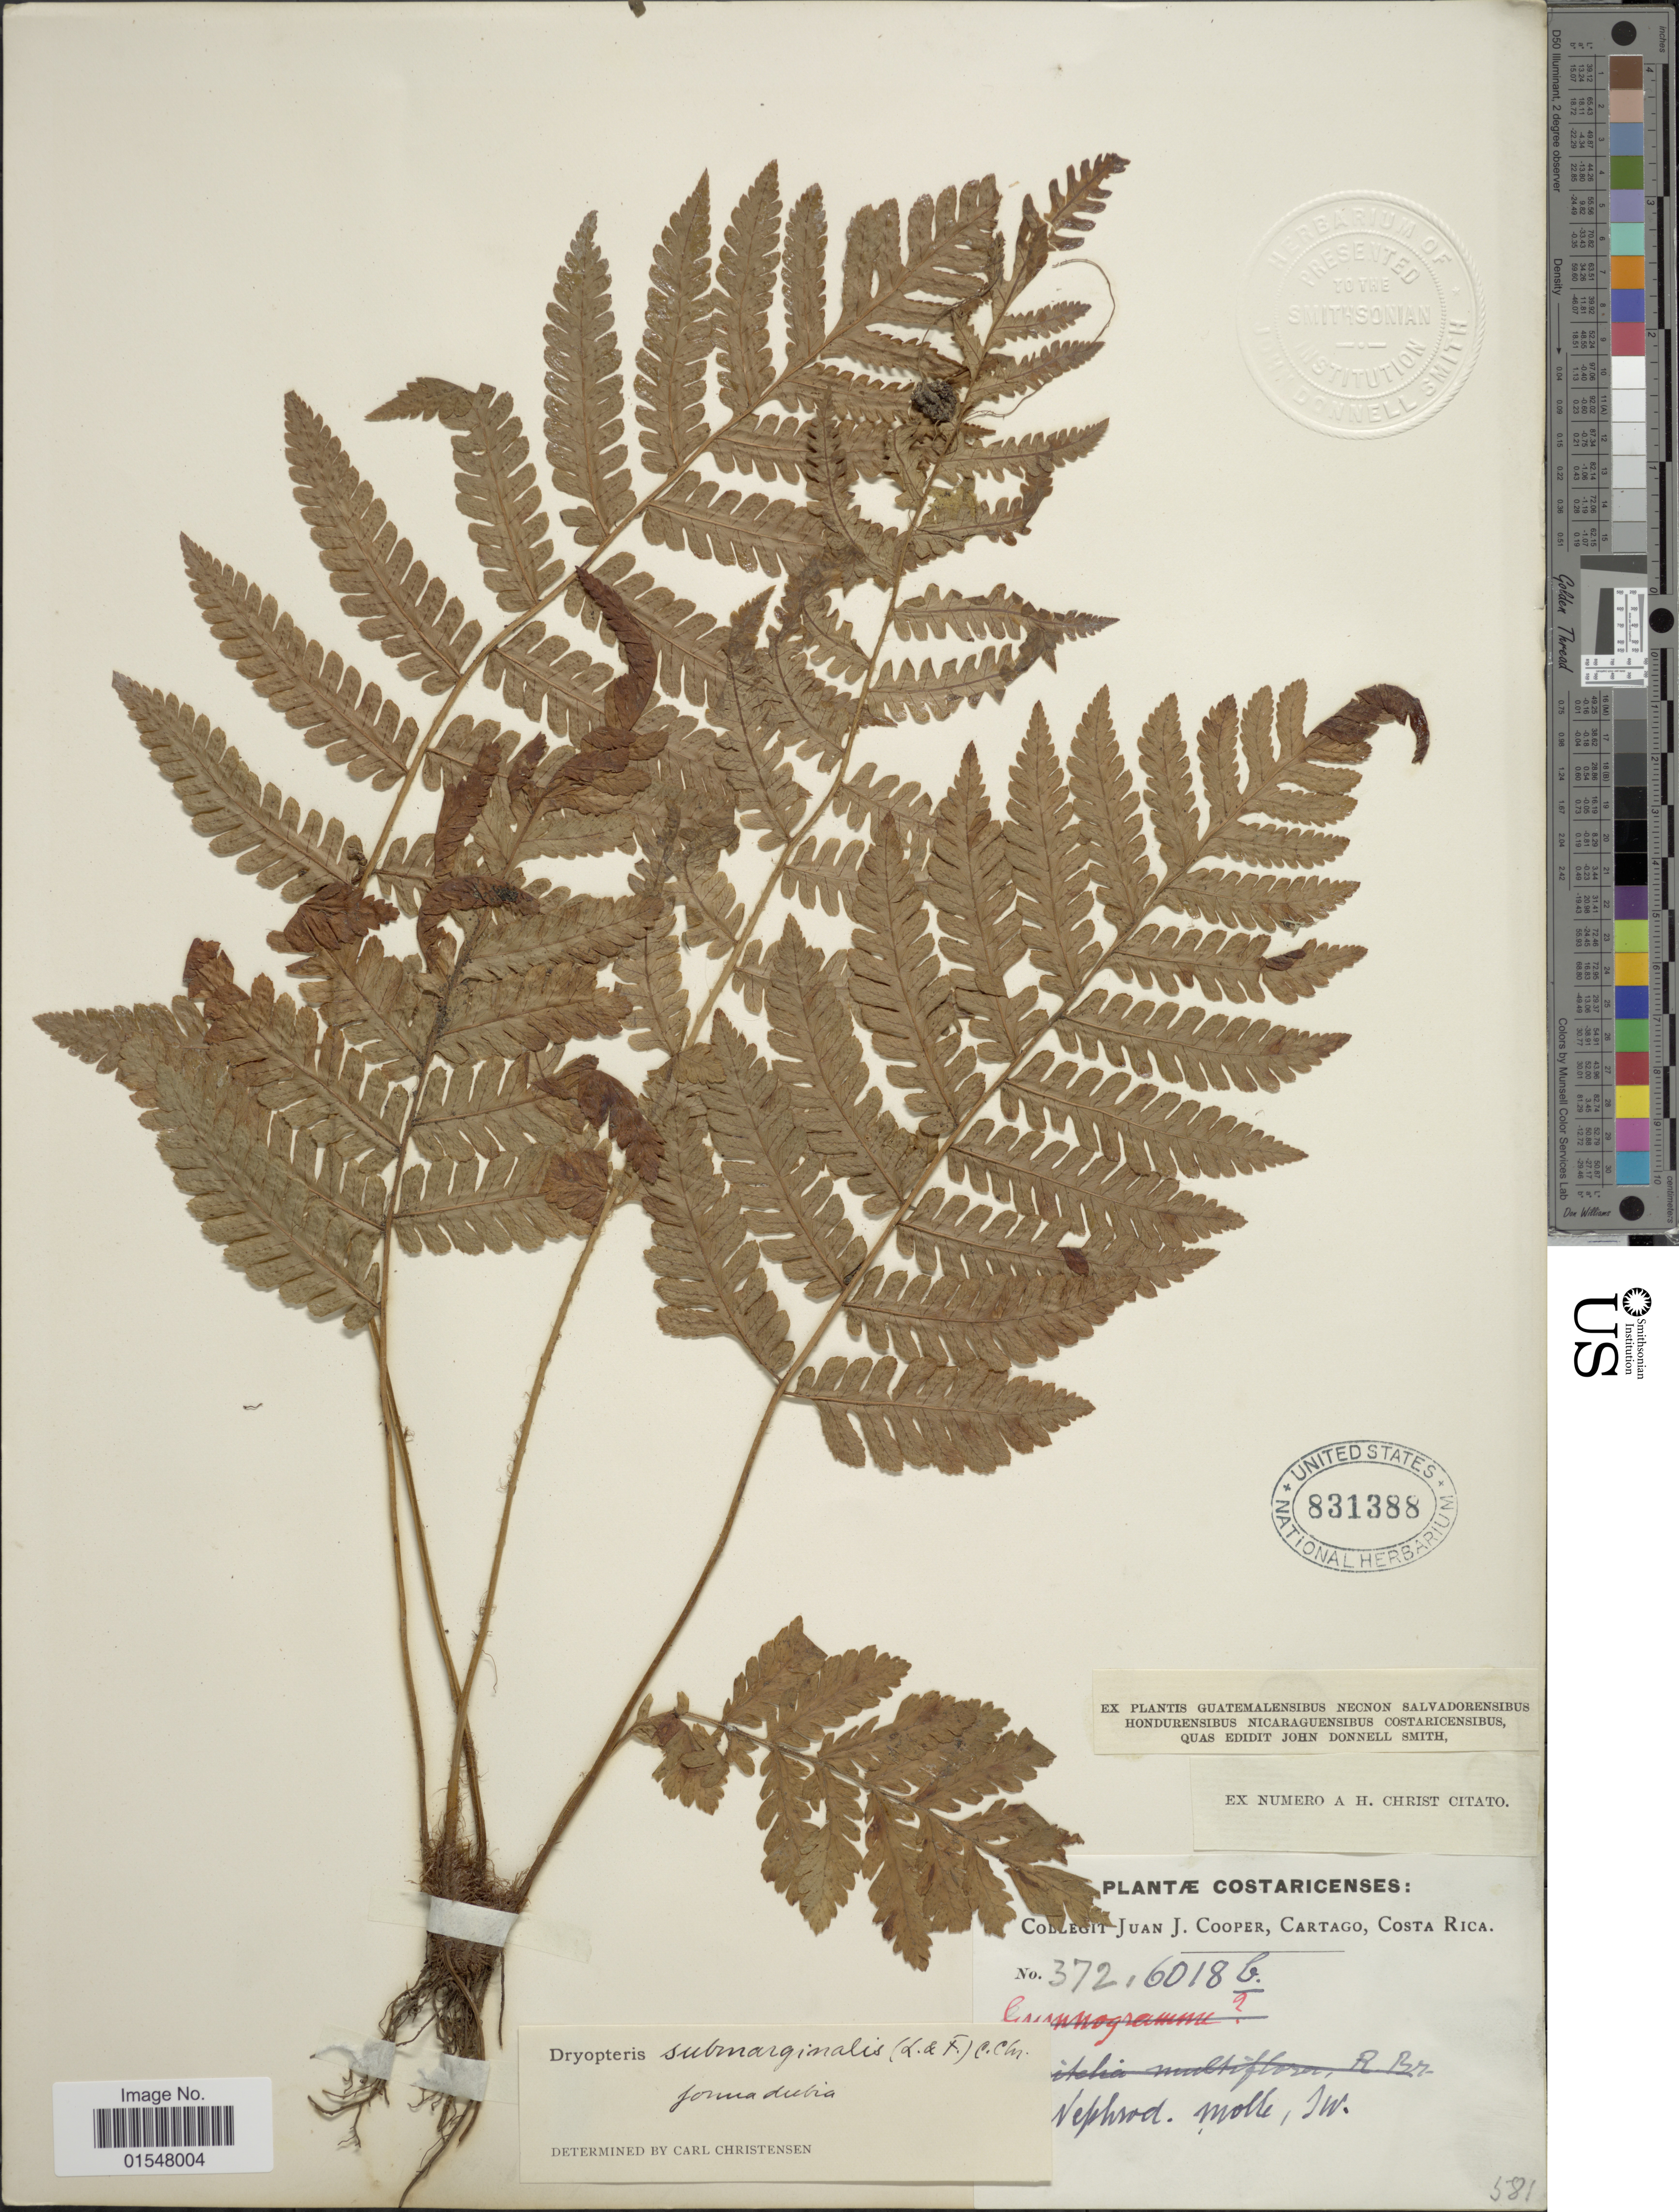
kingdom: Plantae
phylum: Tracheophyta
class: Polypodiopsida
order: Polypodiales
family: Dryopteridaceae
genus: Ctenitis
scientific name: Ctenitis submarginalis f. caripensis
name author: (Humb. & Bonpl. ex Willd.) Lellinger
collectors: J. J. Cooper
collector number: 372 / 6018b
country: Costa Rica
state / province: Cartago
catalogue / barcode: US 831388